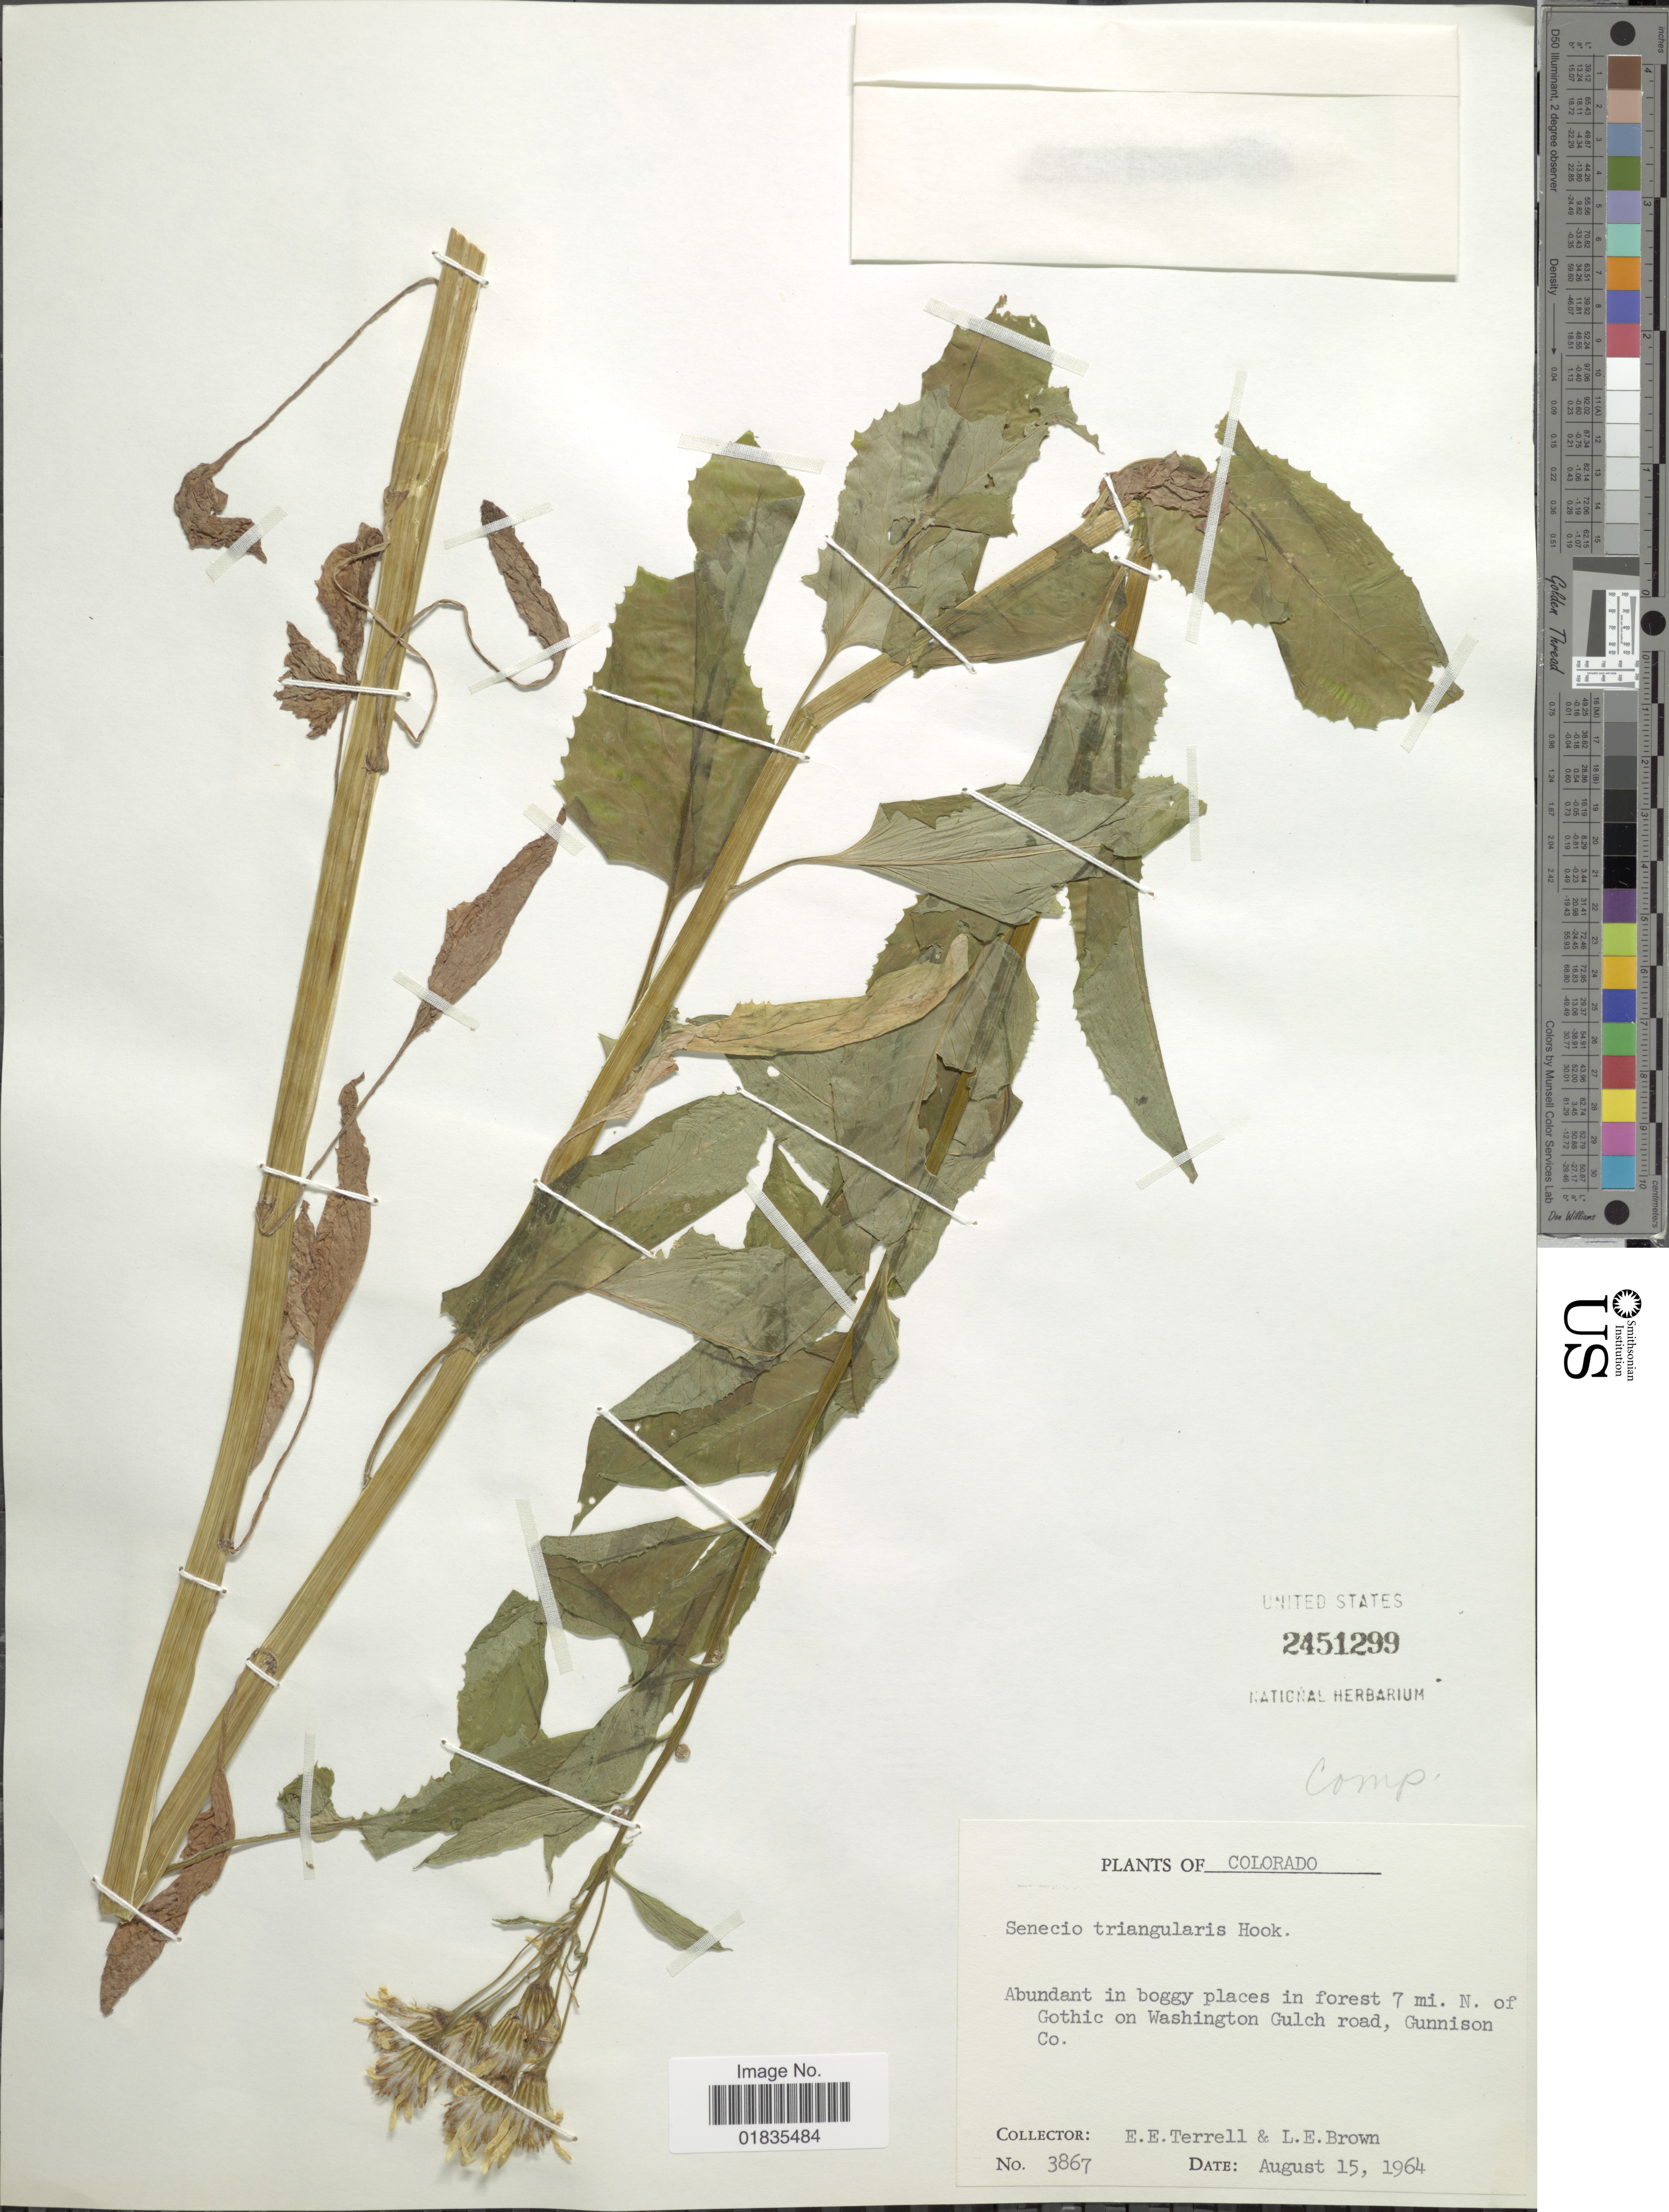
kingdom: Plantae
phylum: Tracheophyta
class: Magnoliopsida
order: Asterales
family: Asteraceae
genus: Senecio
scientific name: Senecio triangularis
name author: Hook.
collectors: E. E. Terrell & L. E. Brown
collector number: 3867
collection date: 1964-08-15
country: United States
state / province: Colorado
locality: Abundant in boggy places in forest 7 mi. N. of Gothic on Washington Gulch road, Gunnison Co.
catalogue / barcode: US 2451299